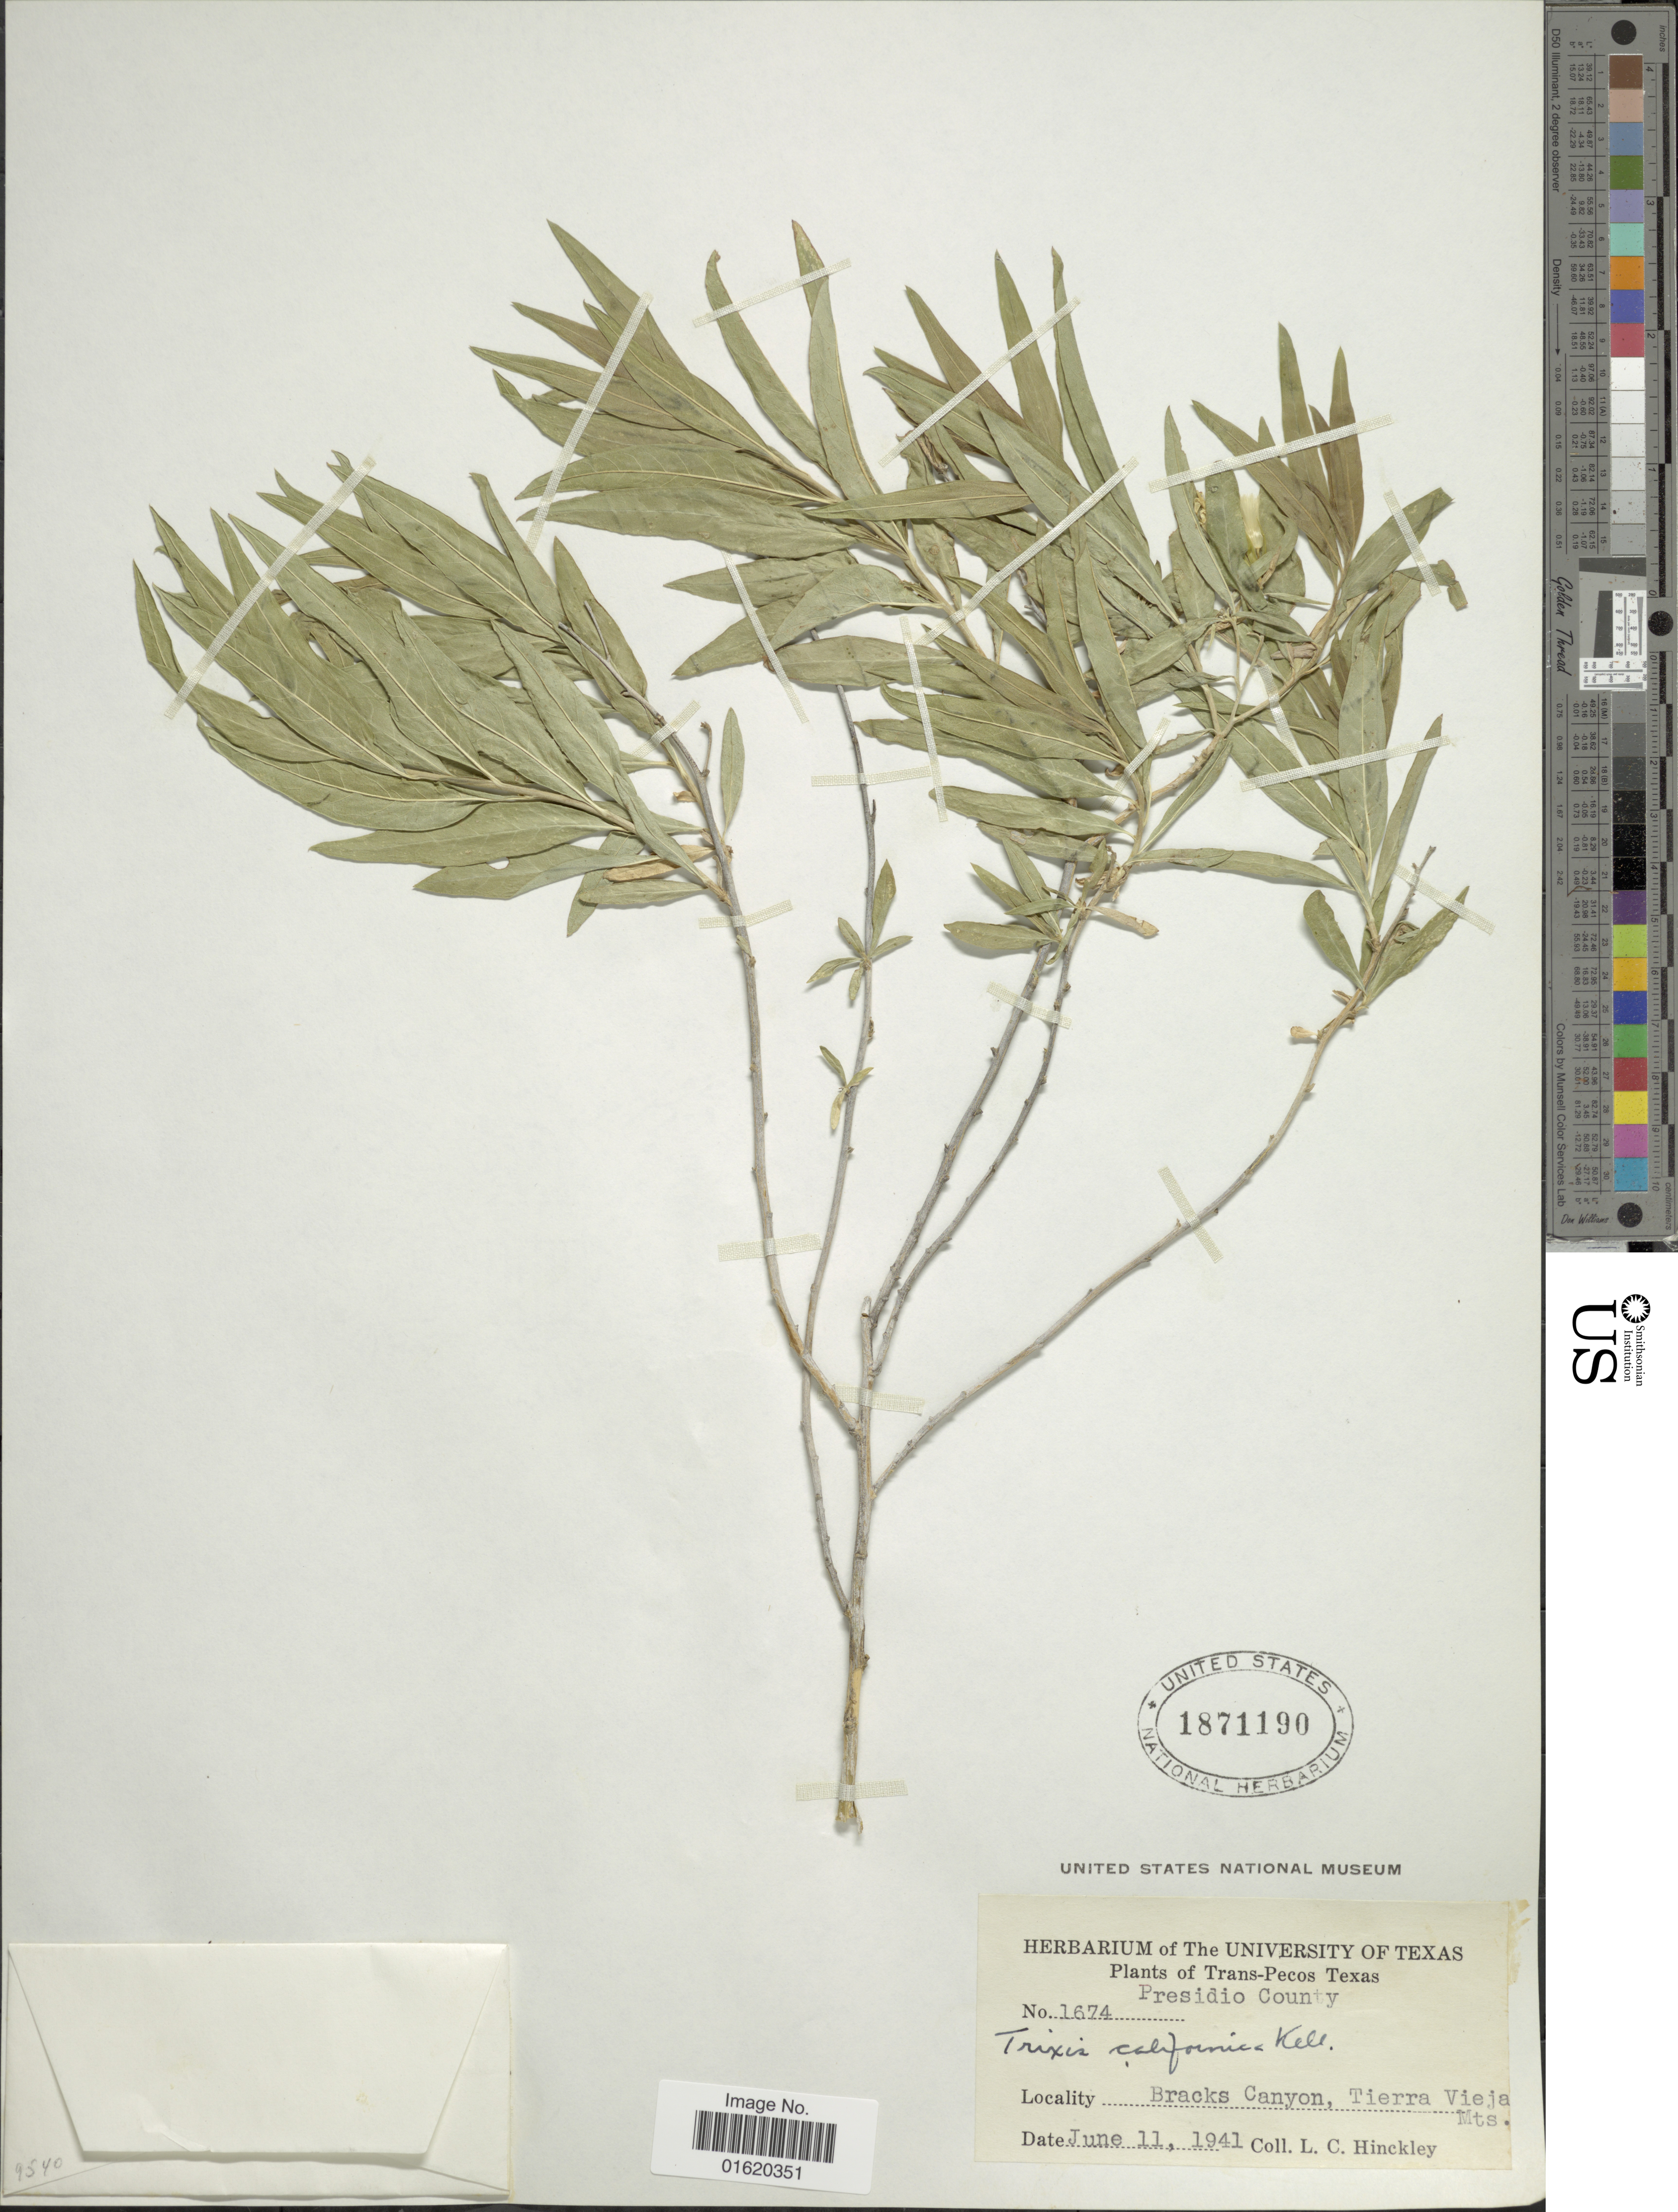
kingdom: Plantae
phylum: Tracheophyta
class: Magnoliopsida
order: Asterales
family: Asteraceae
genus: Trixis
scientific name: Trixis californica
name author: Kellogg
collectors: L. Hinckley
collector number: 1674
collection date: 1941-06-11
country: United States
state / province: Texas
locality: Trans-Pecos, Bracks Vanyon, Tierra Vieja Mts.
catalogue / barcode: US 1871190